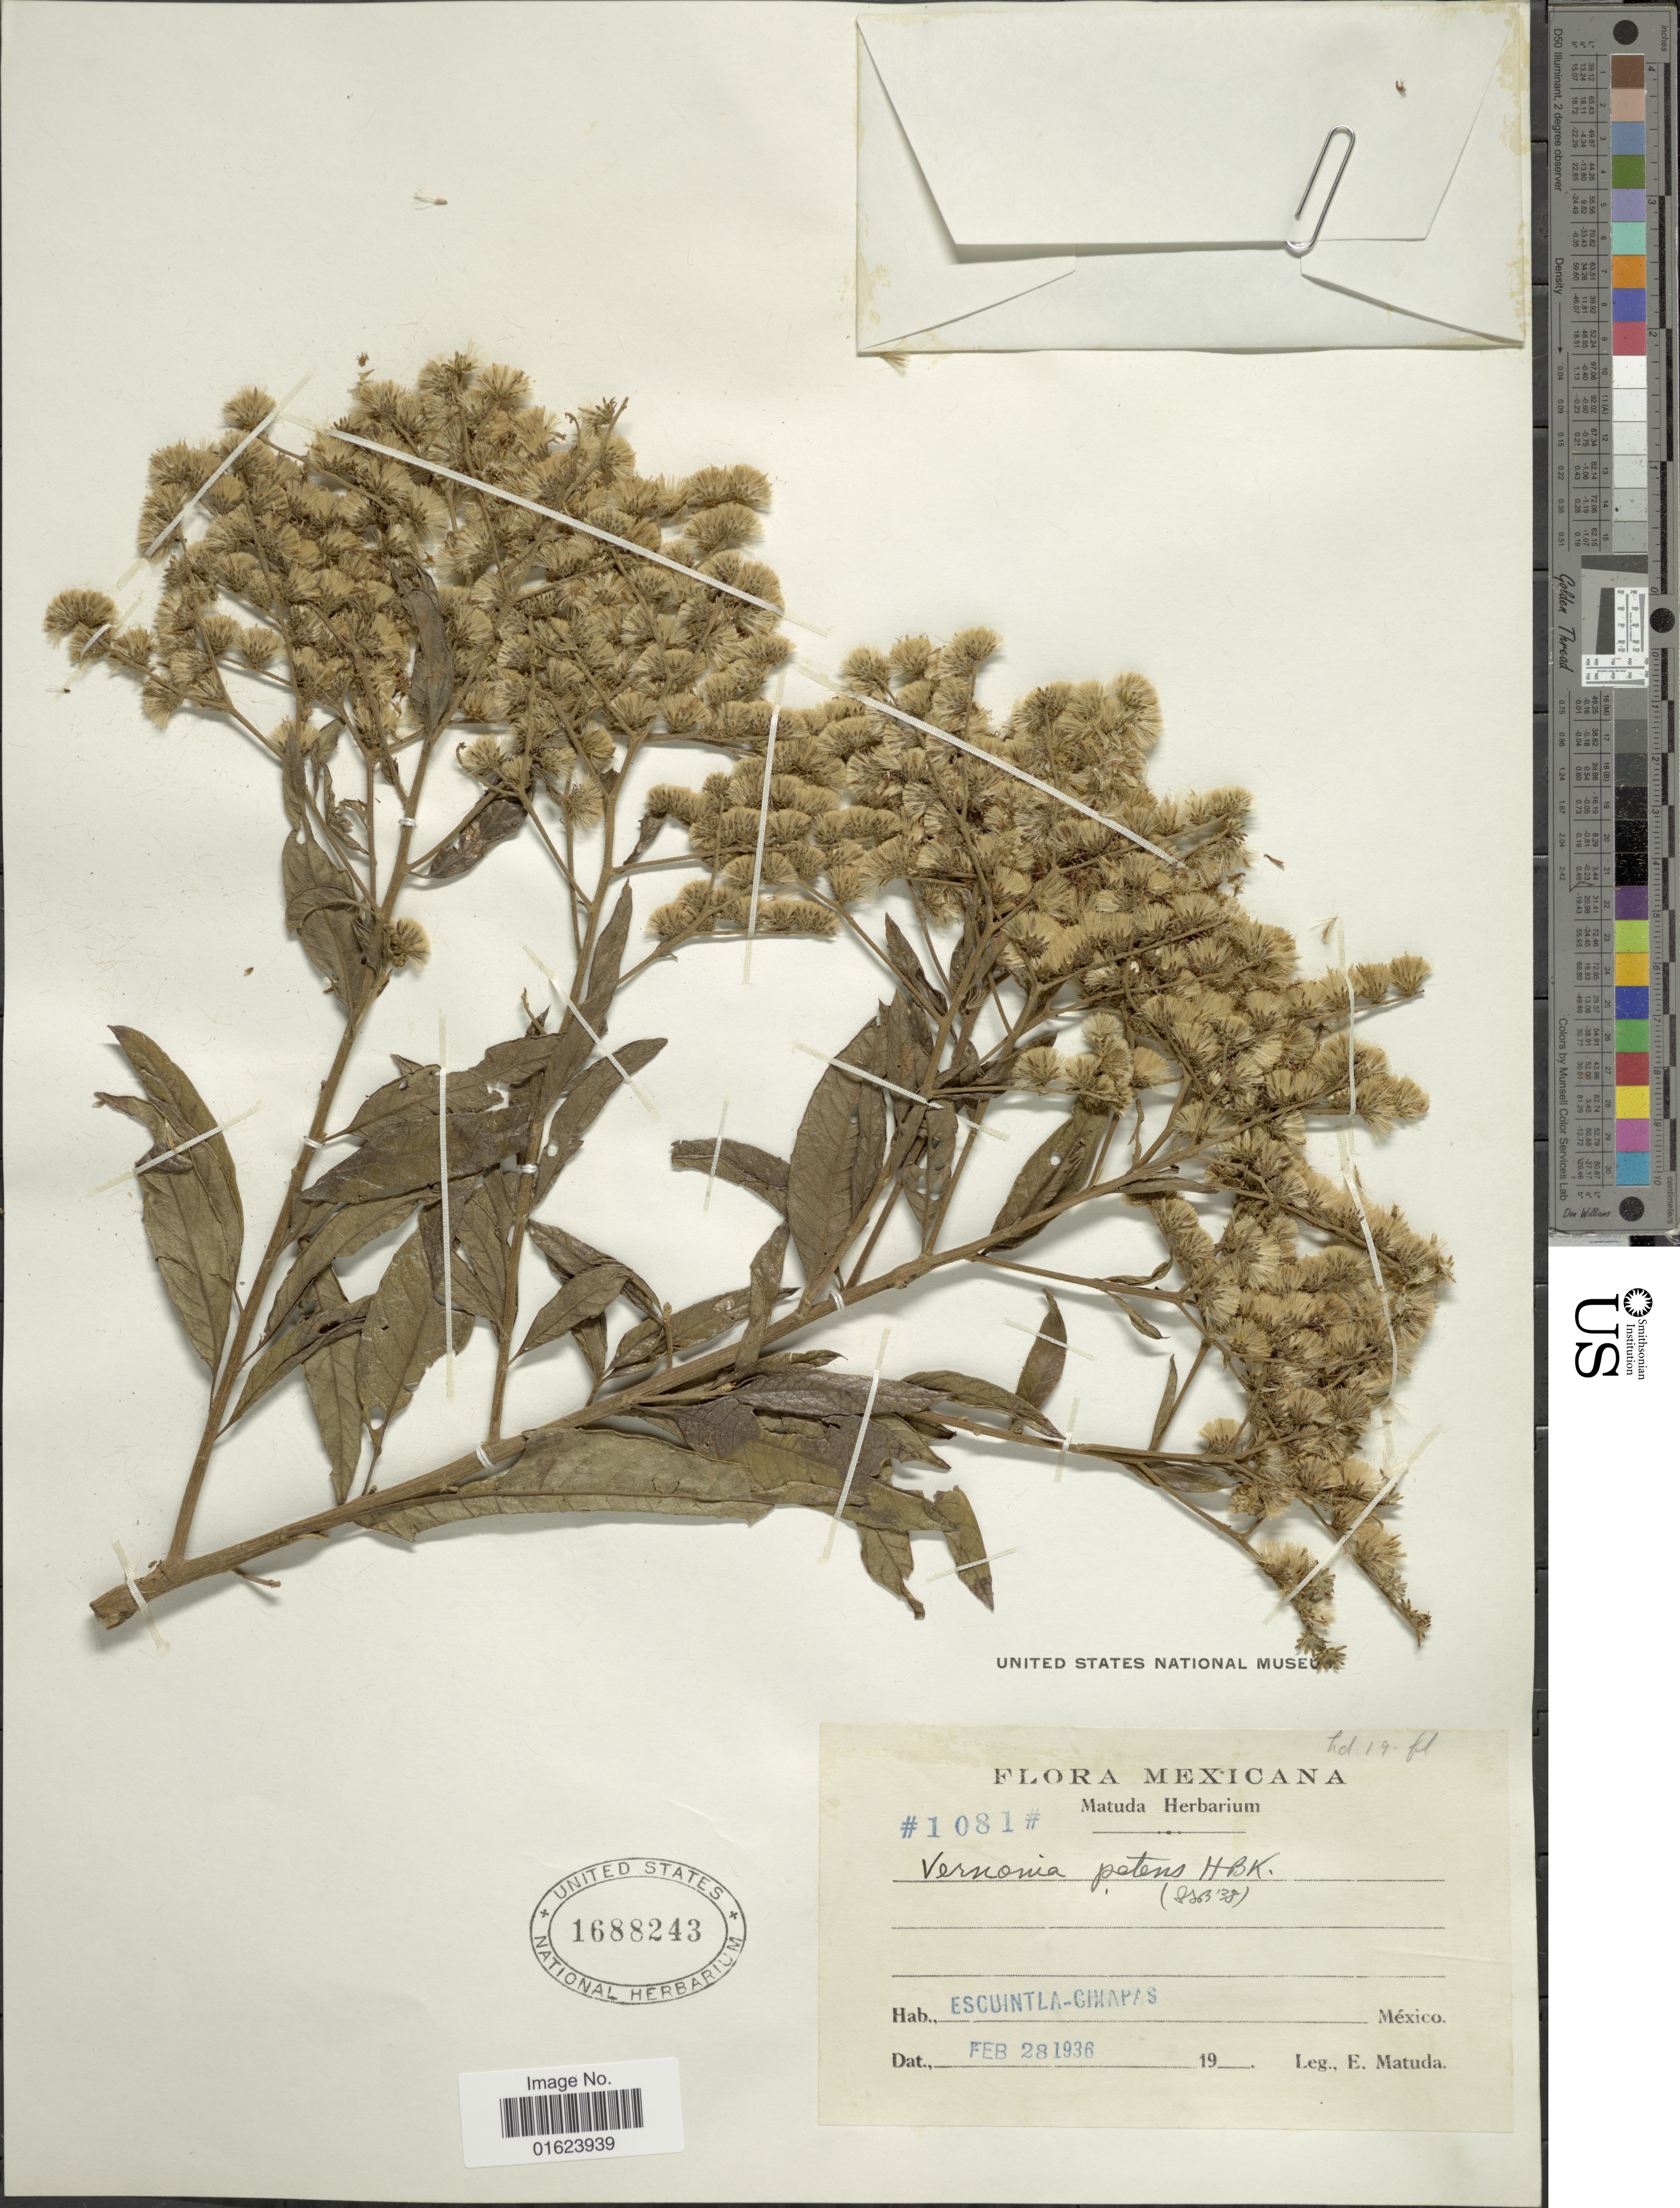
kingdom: Plantae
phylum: Tracheophyta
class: Magnoliopsida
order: Asterales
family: Asteraceae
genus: Vernonanthura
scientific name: Vernonanthura patens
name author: (Kunth) H. Rob.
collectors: E. Matuda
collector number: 1081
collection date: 1936-02-28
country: Guatemala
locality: Escuintla-Chiapas, Mexico.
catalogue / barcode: US 1688243